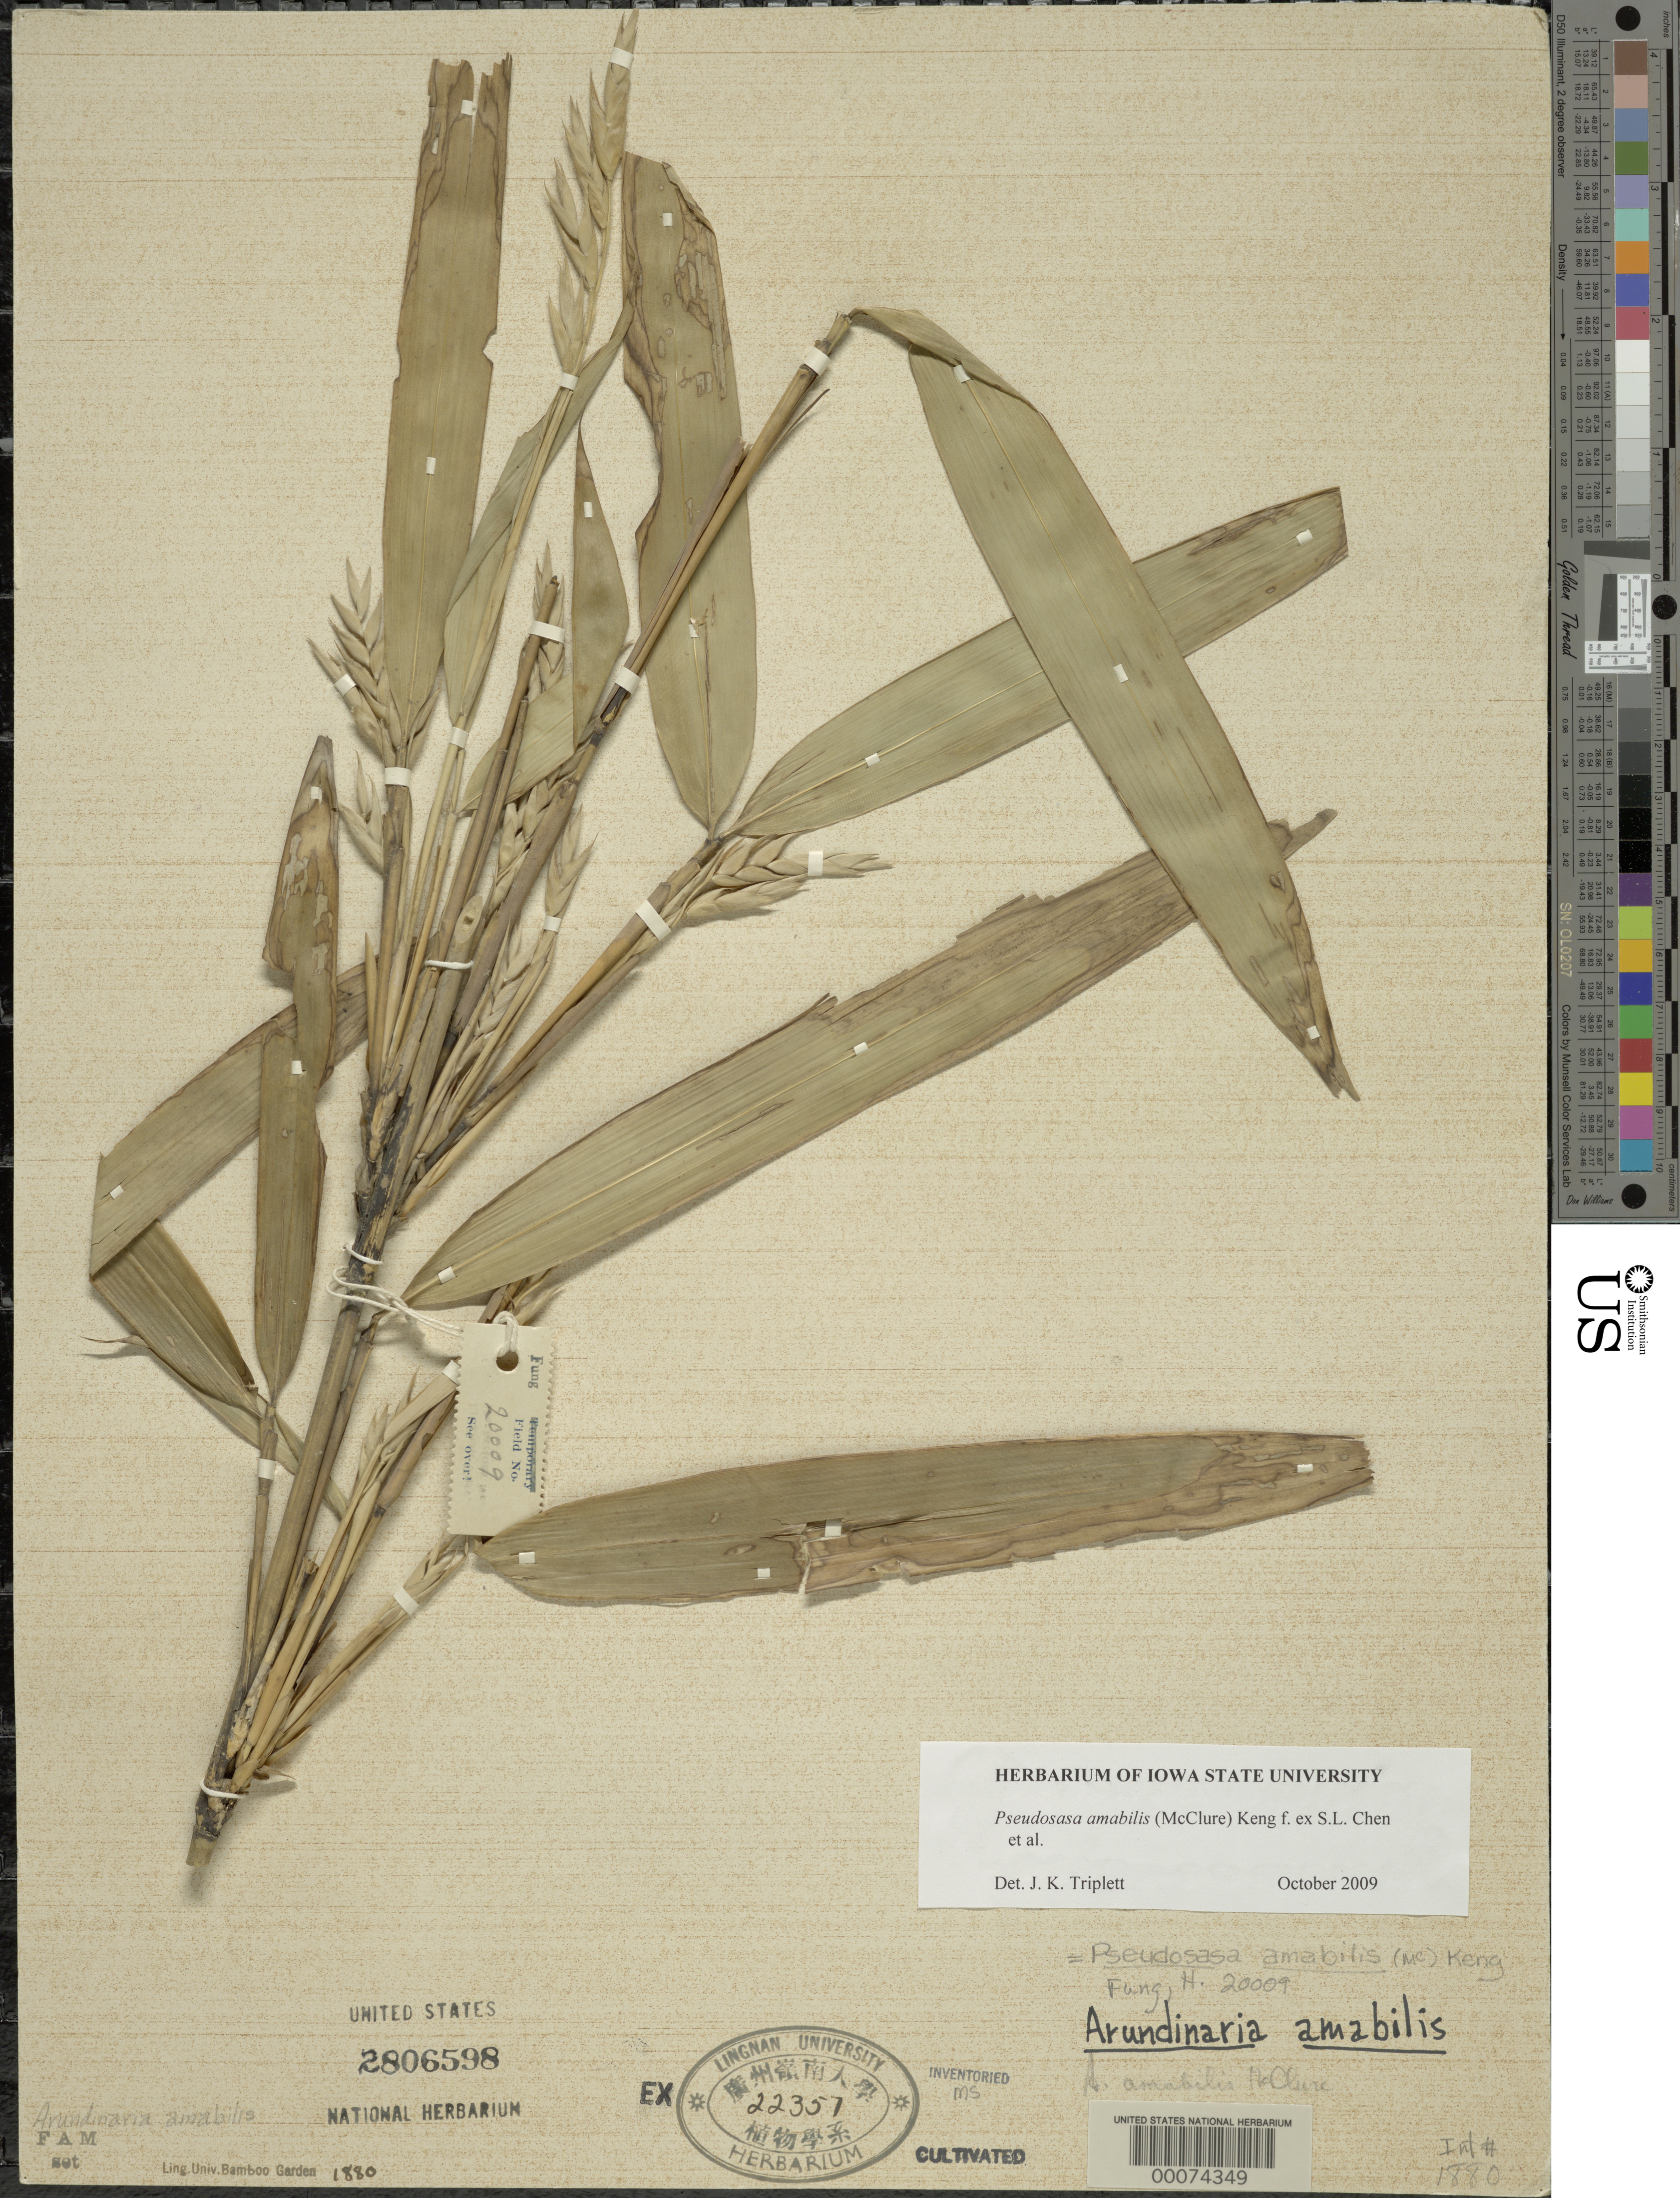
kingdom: Plantae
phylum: Tracheophyta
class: Liliopsida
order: Poales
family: Poaceae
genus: Pseudosasa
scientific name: Pseudosasa amabilis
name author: (McClure) Keng f.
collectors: H. L. Fung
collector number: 20009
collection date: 1932-04-01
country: China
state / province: Guangdong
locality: Grown in Lingnan University Bamboo Garden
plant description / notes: Intro. no. 1880, Lingnan Univ. # 22357, B.G. 1880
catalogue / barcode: US 2806598